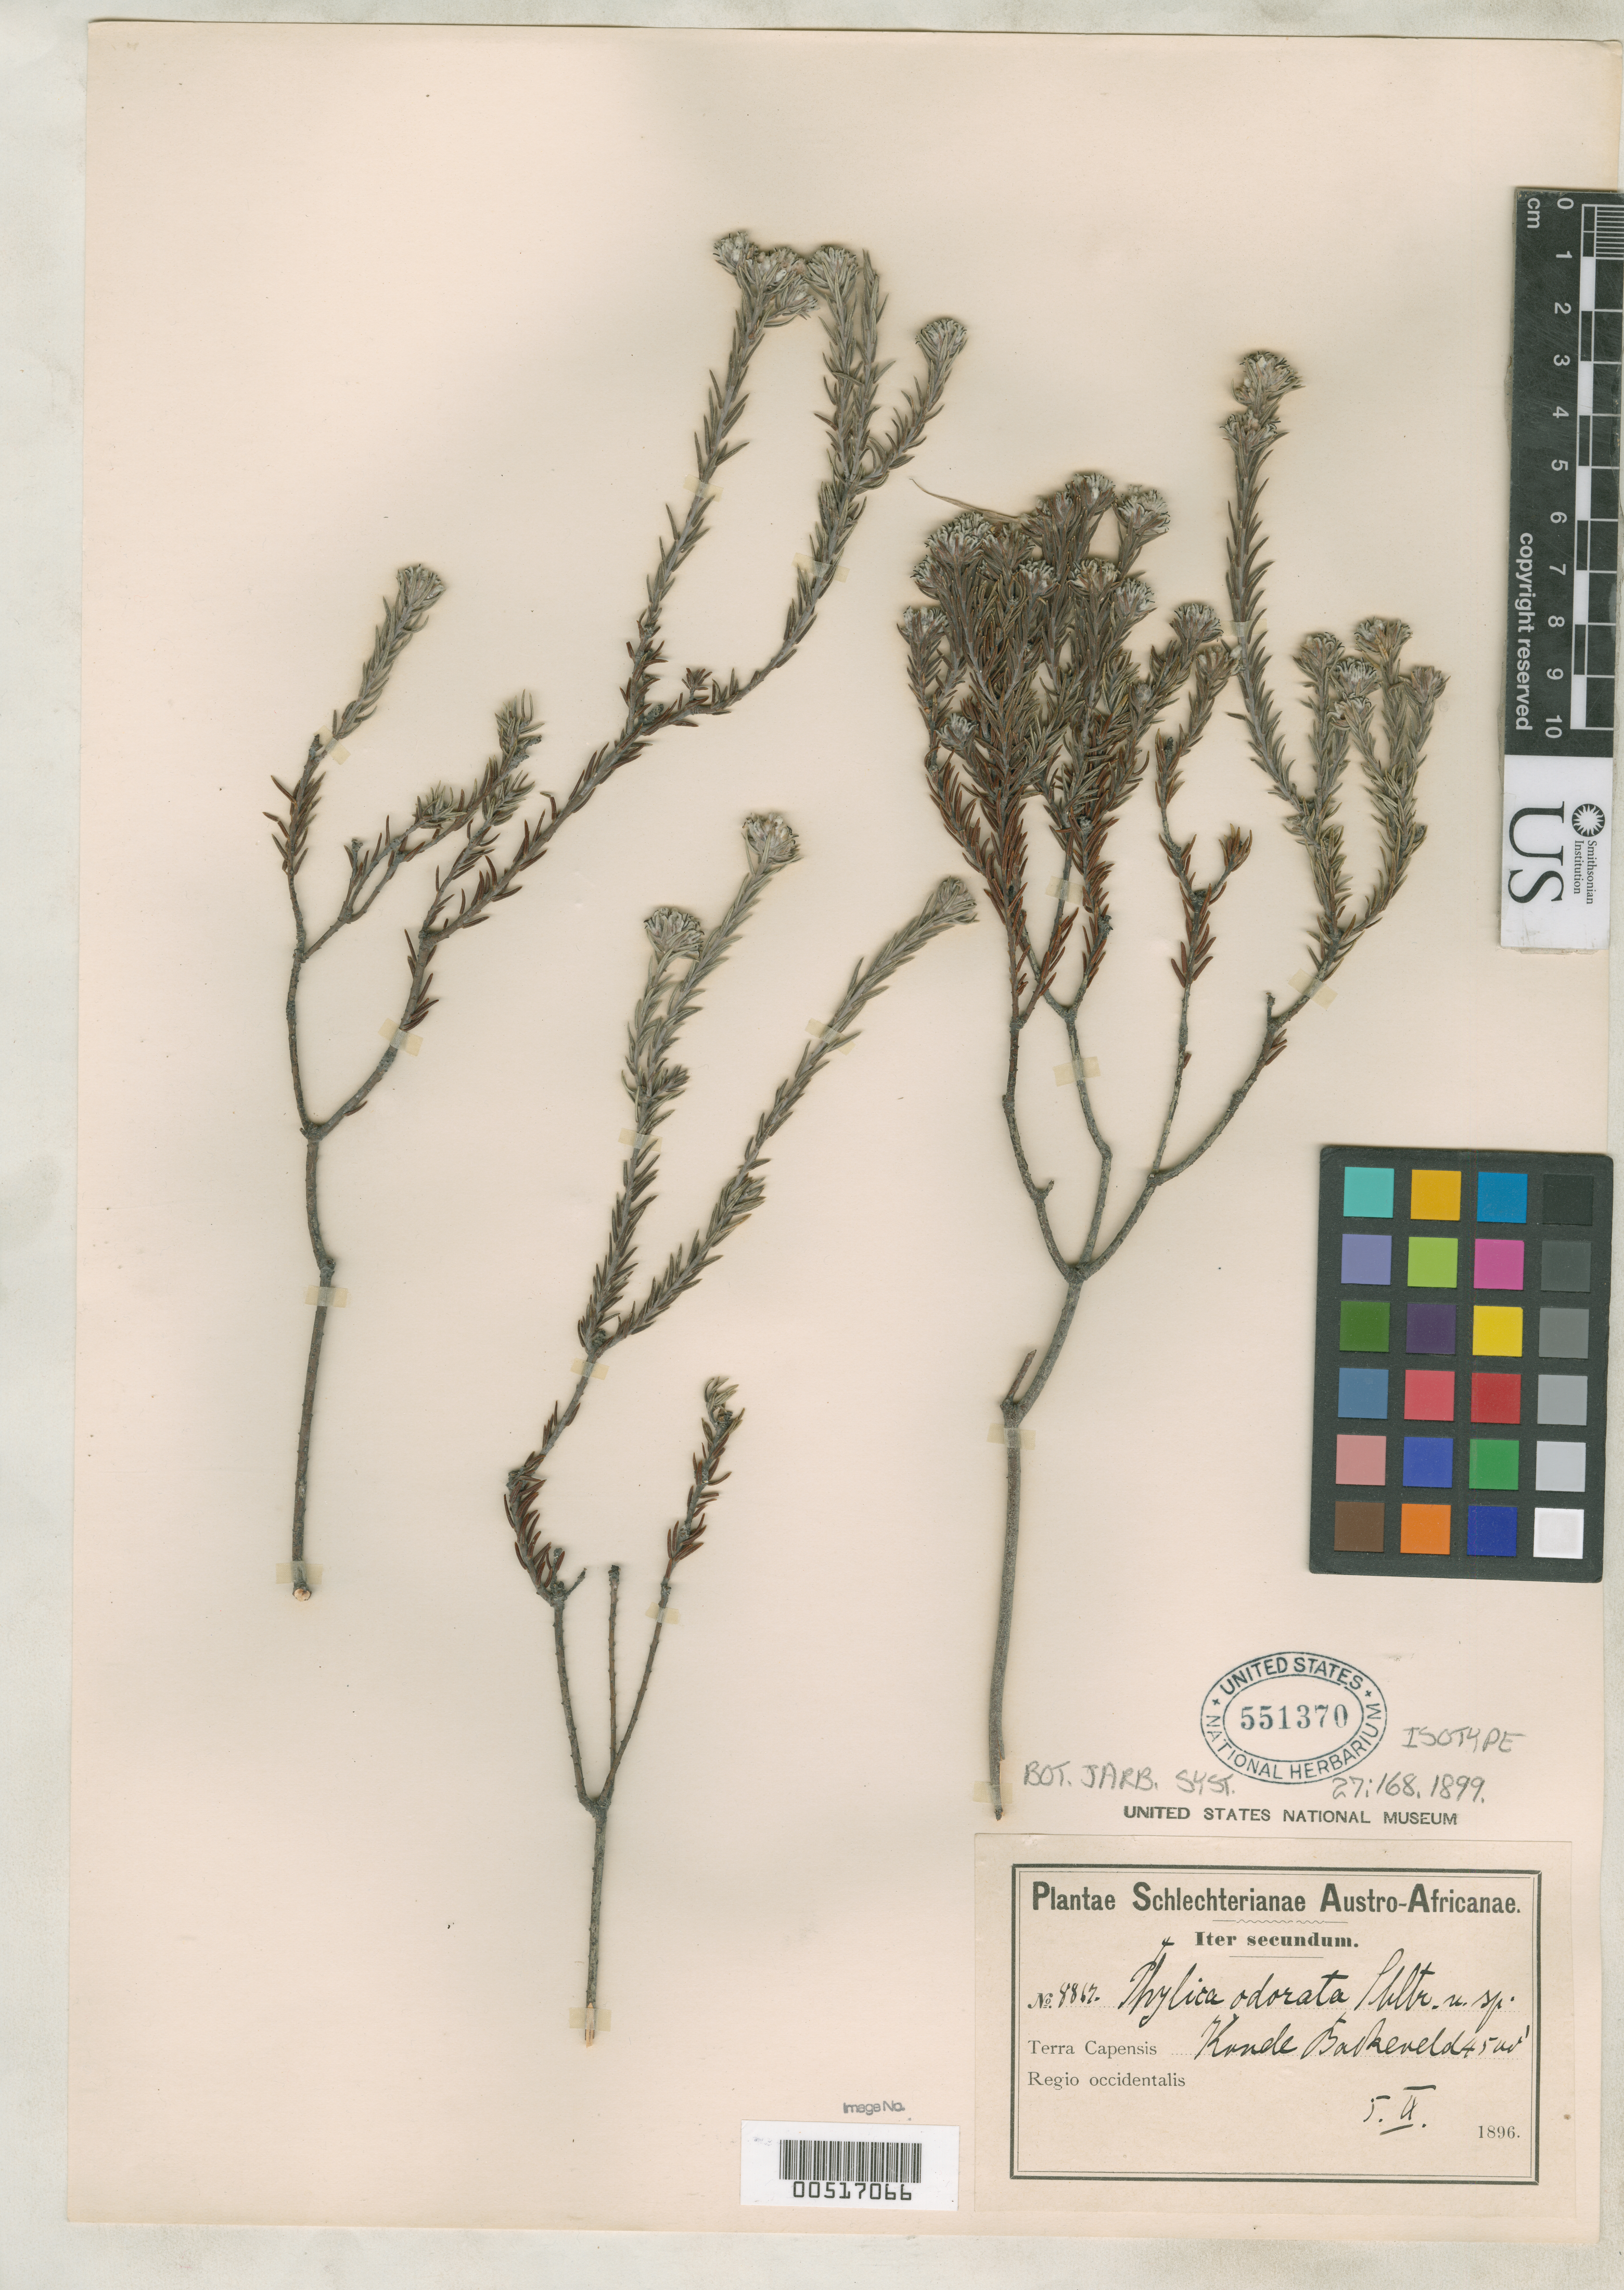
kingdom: Plantae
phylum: Tracheophyta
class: Magnoliopsida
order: Rosales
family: Rhamnaceae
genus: Phylica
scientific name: Phylica odorata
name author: Schltr.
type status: Isotype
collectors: F. R. R. Schlechter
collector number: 8867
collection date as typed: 05 Sep 1896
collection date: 1896-09-05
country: South Africa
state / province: Western Cape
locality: Koude Bokkeveld.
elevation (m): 1372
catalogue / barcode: US 551370